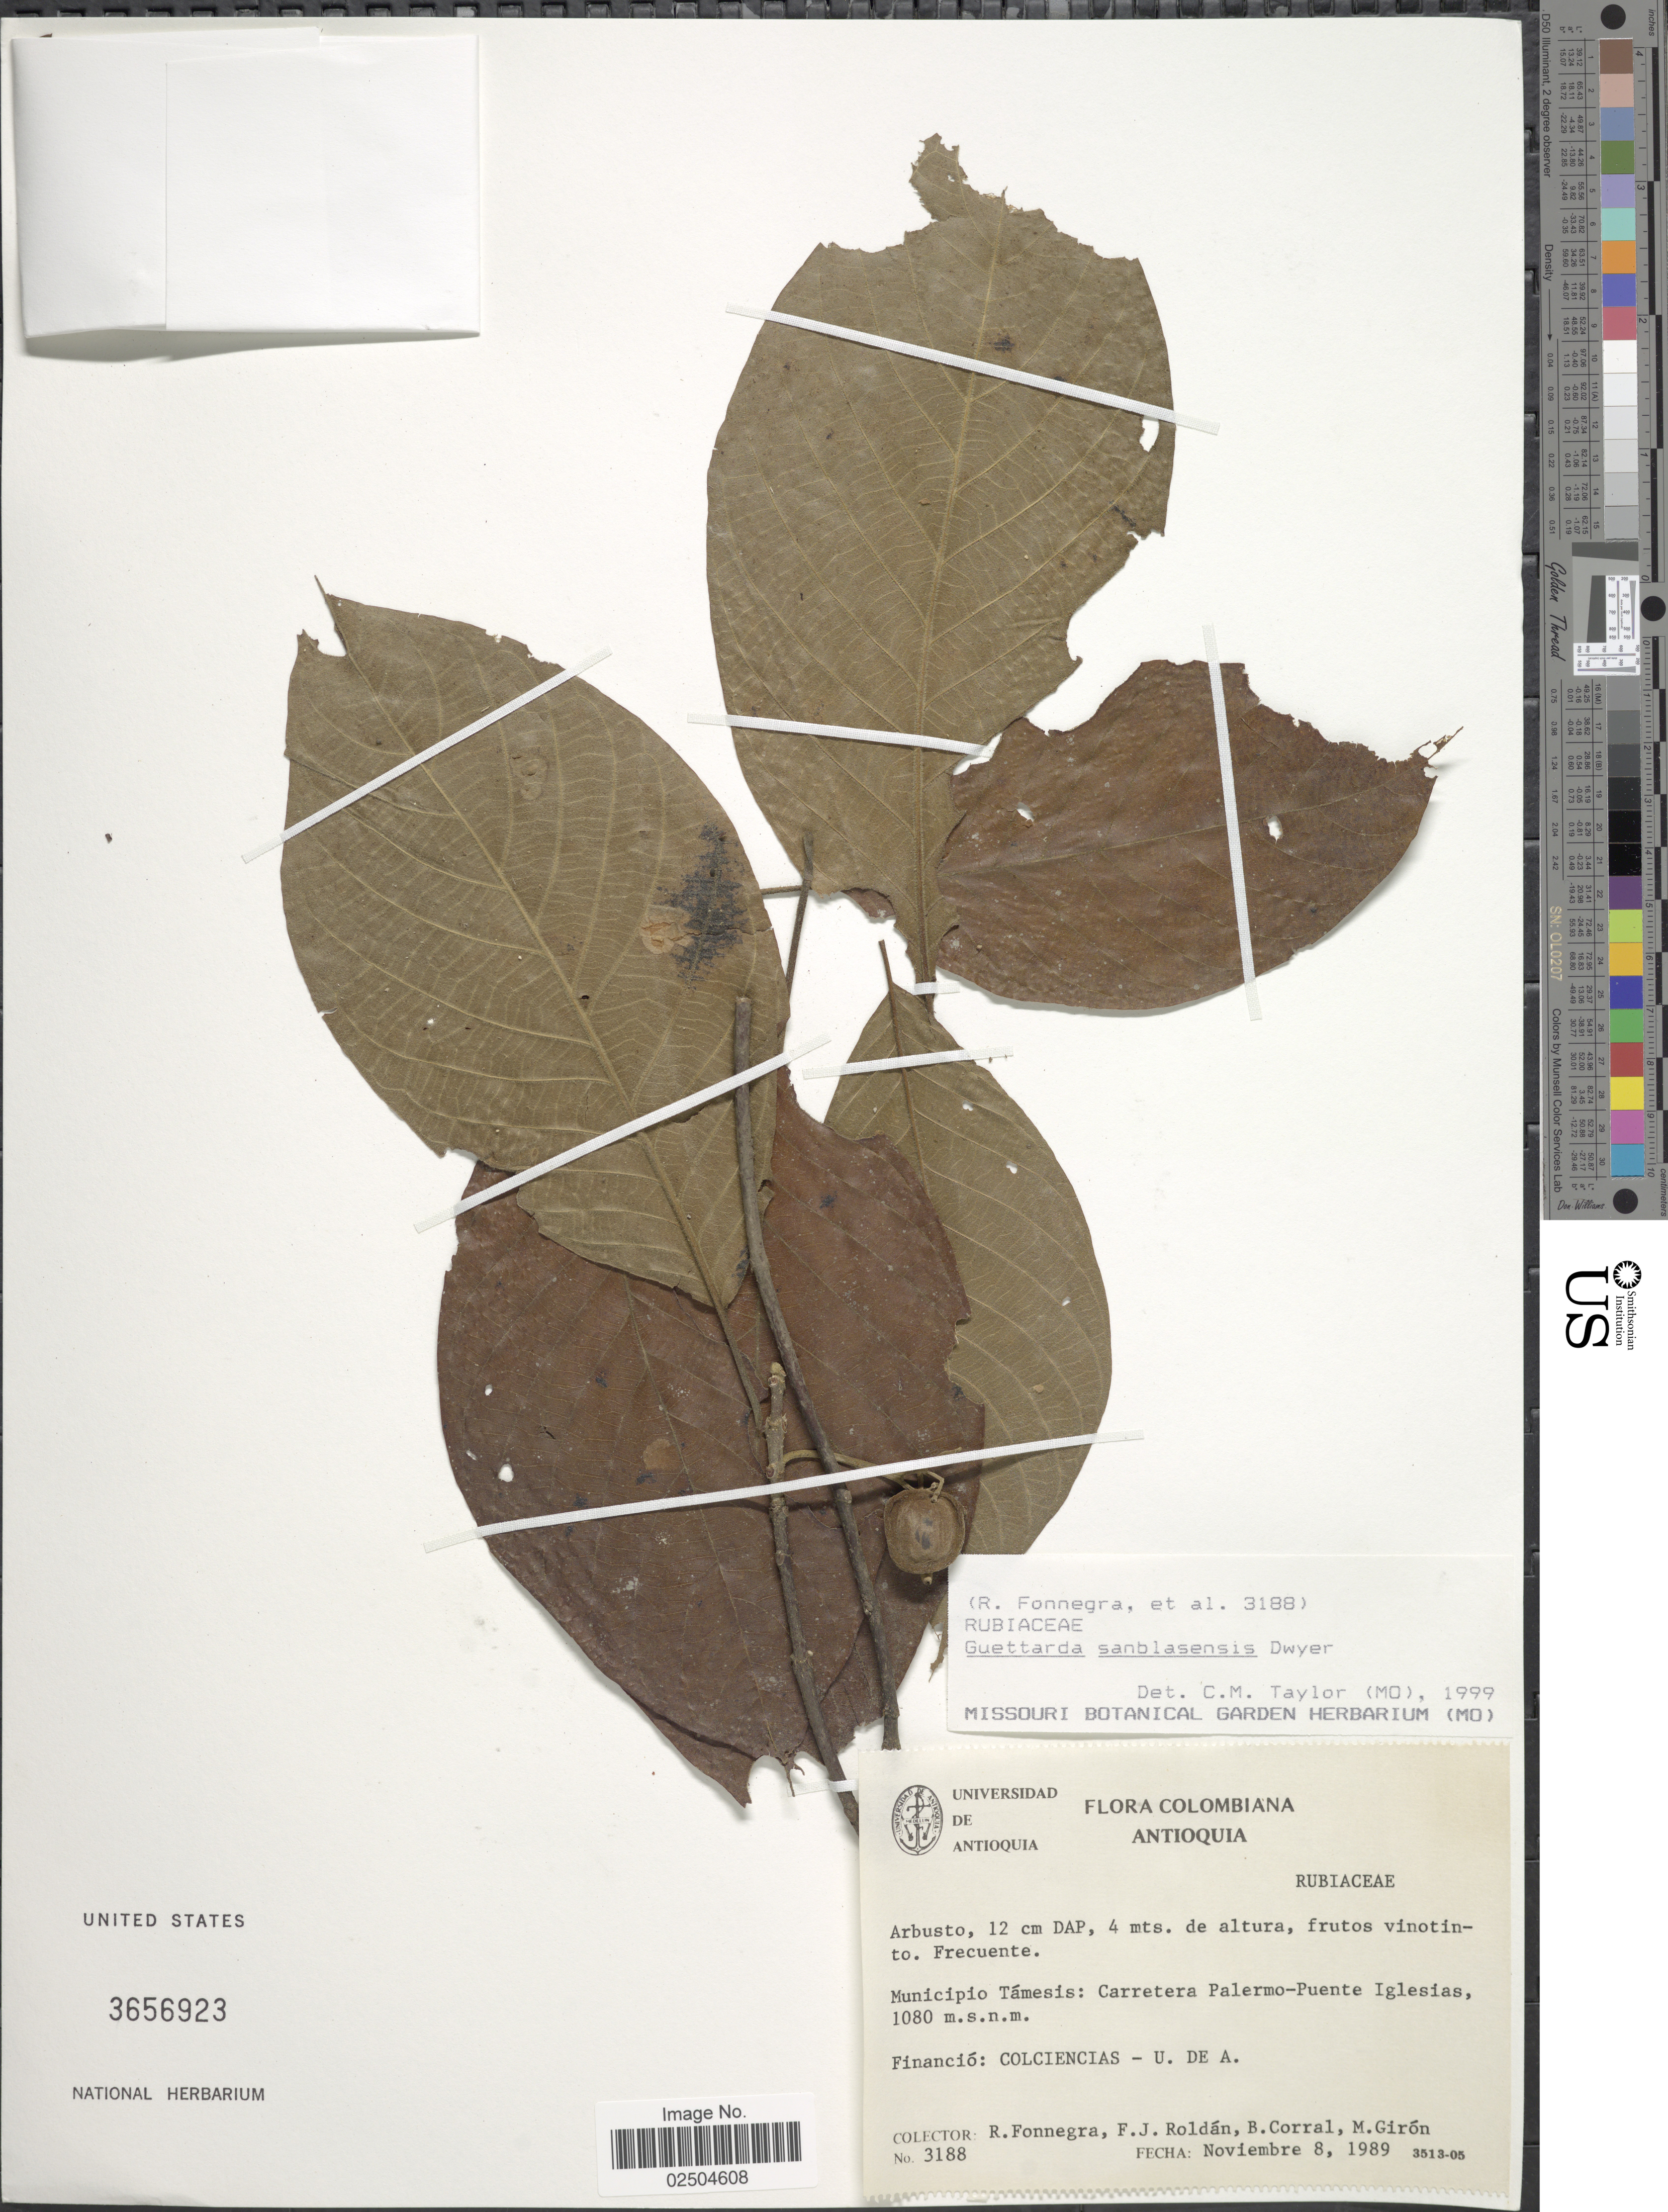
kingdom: Plantae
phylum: Tracheophyta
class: Magnoliopsida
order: Gentianales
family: Rubiaceae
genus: Guettarda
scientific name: Guettarda sanblasensis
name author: Dwyer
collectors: R. Fonnegra, F. J. Roldán, B. Corral & M. Girón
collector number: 3188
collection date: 1989-11-08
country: Colombia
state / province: Antioquia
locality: Municipio Tamesis: Carretera Palermo-Puente Iglesias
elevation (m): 1080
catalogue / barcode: US 3656923